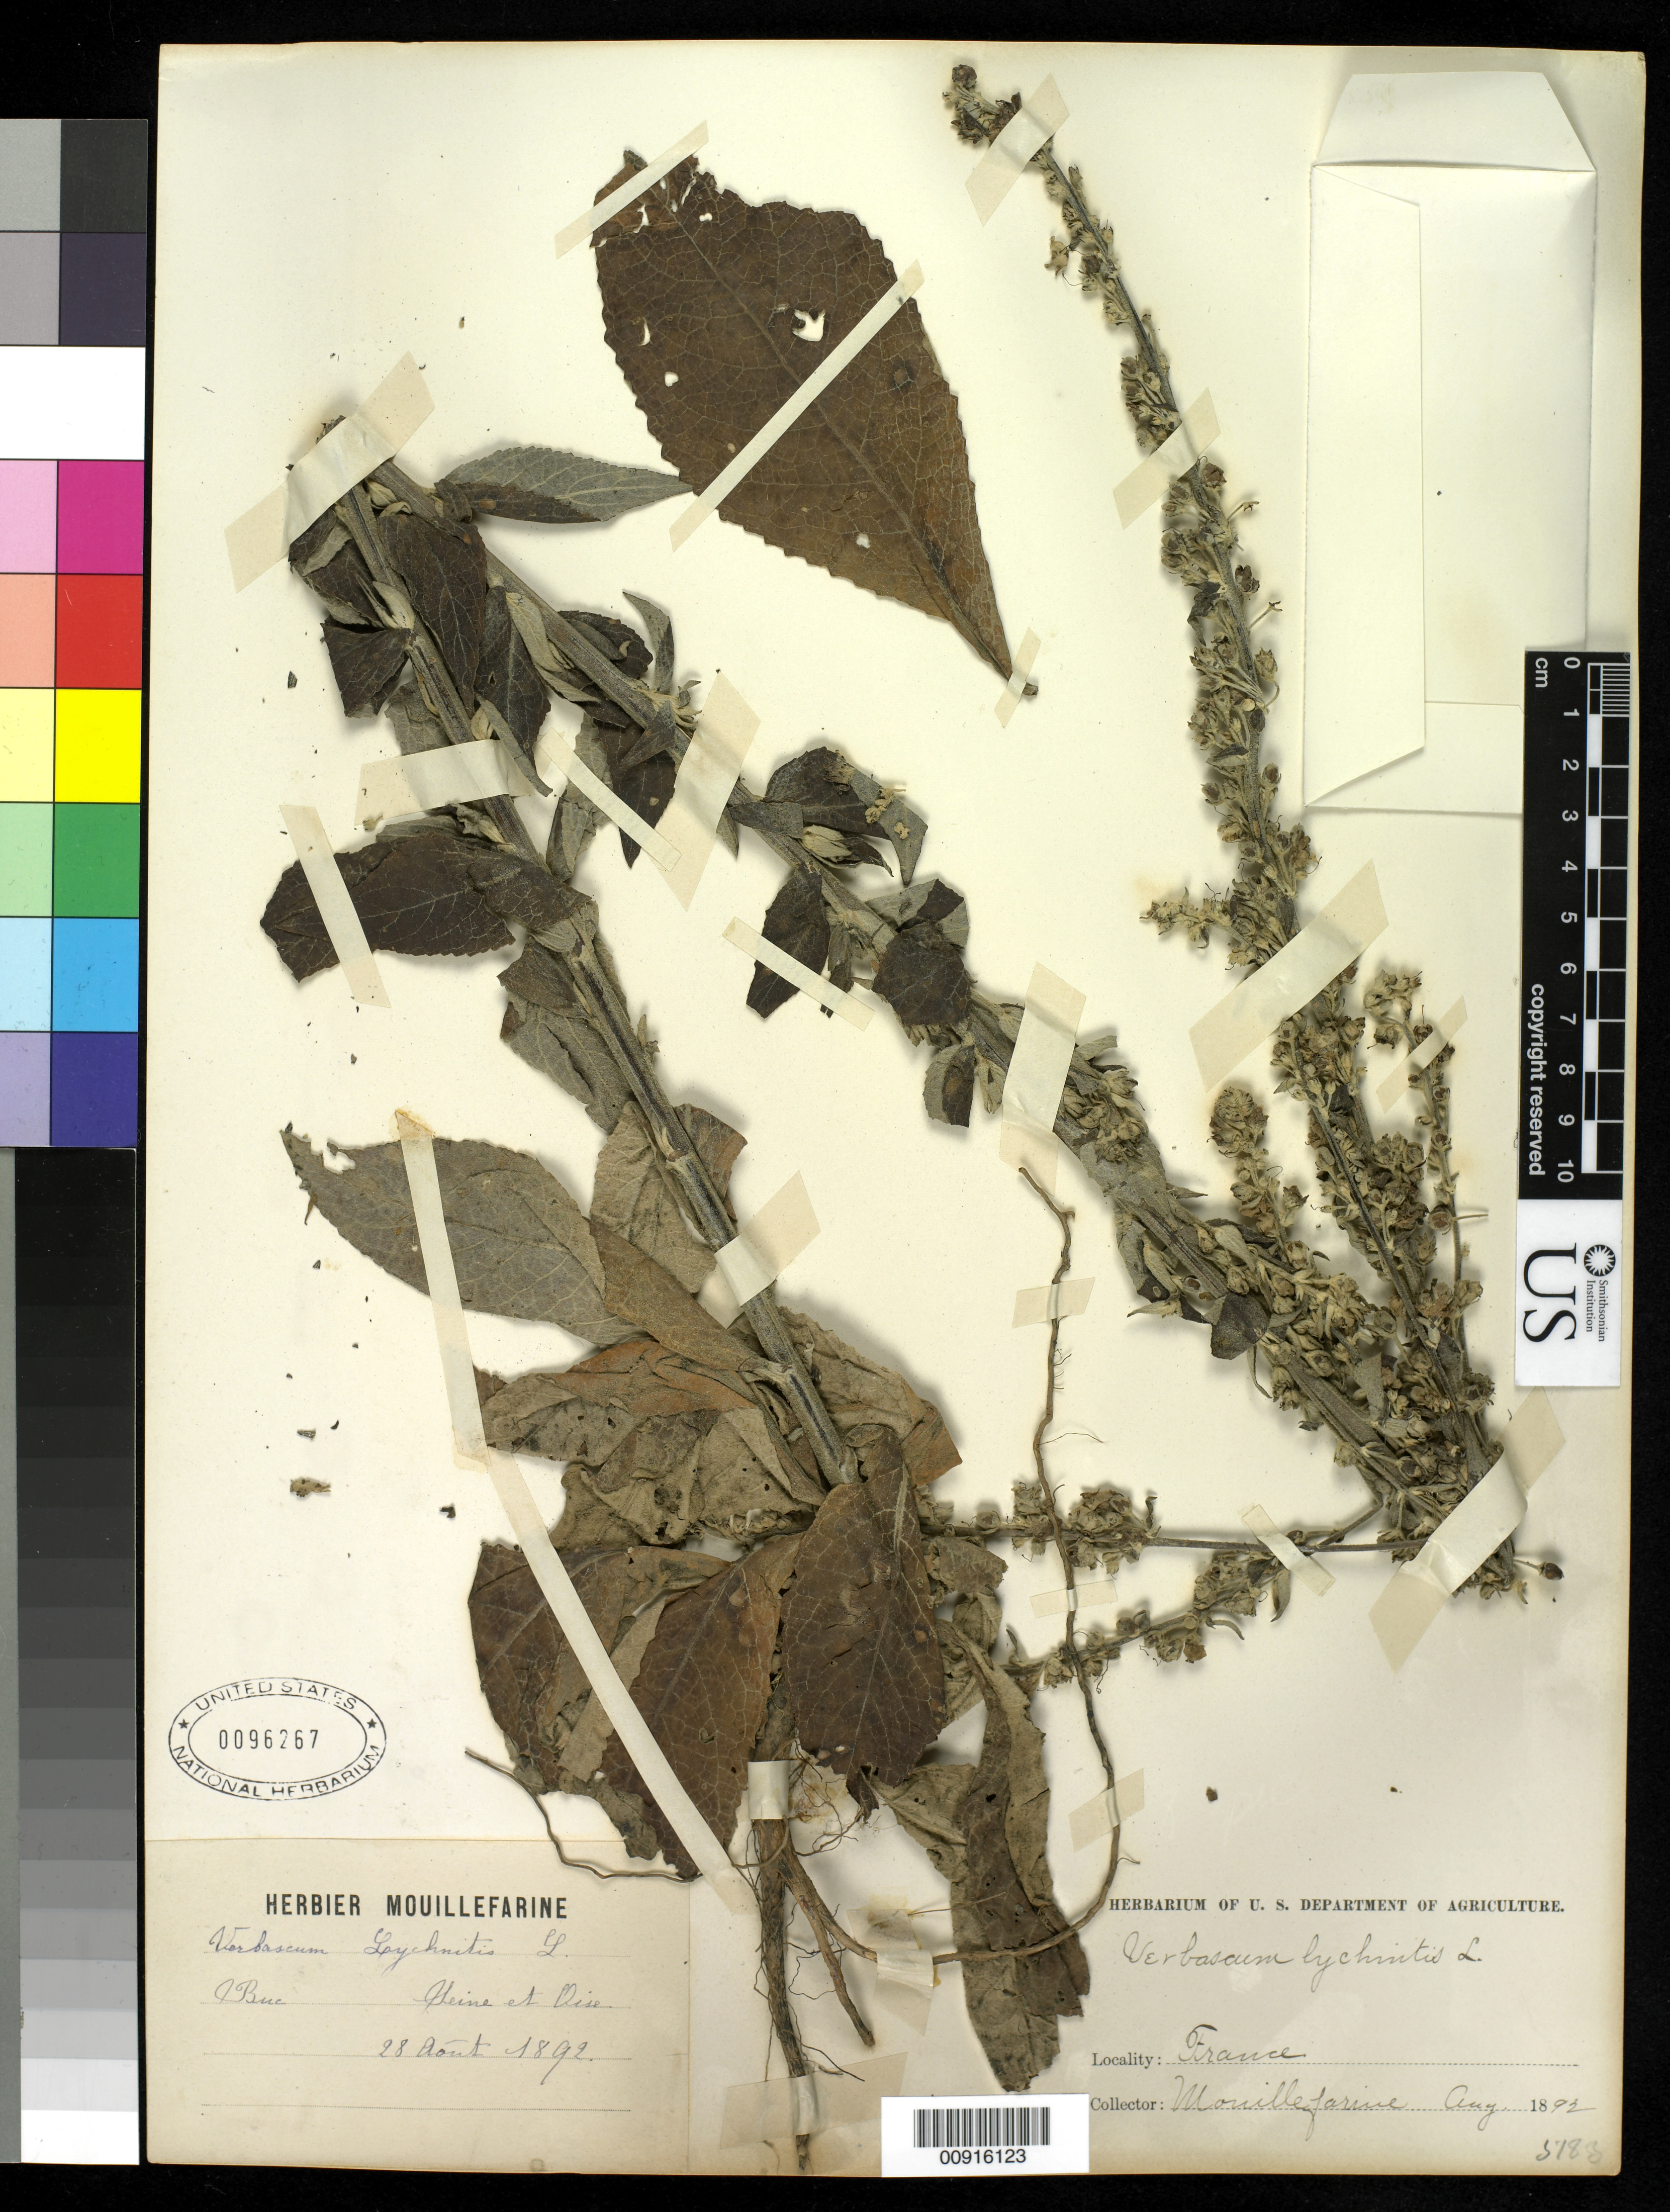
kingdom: Plantae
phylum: Tracheophyta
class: Magnoliopsida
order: Lamiales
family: Scrophulariaceae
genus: Verbascum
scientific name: Verbascum lychnitis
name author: L.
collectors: ex herb. Mouillefarine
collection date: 1892-08-28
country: France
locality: Seine et Oise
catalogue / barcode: US 96267